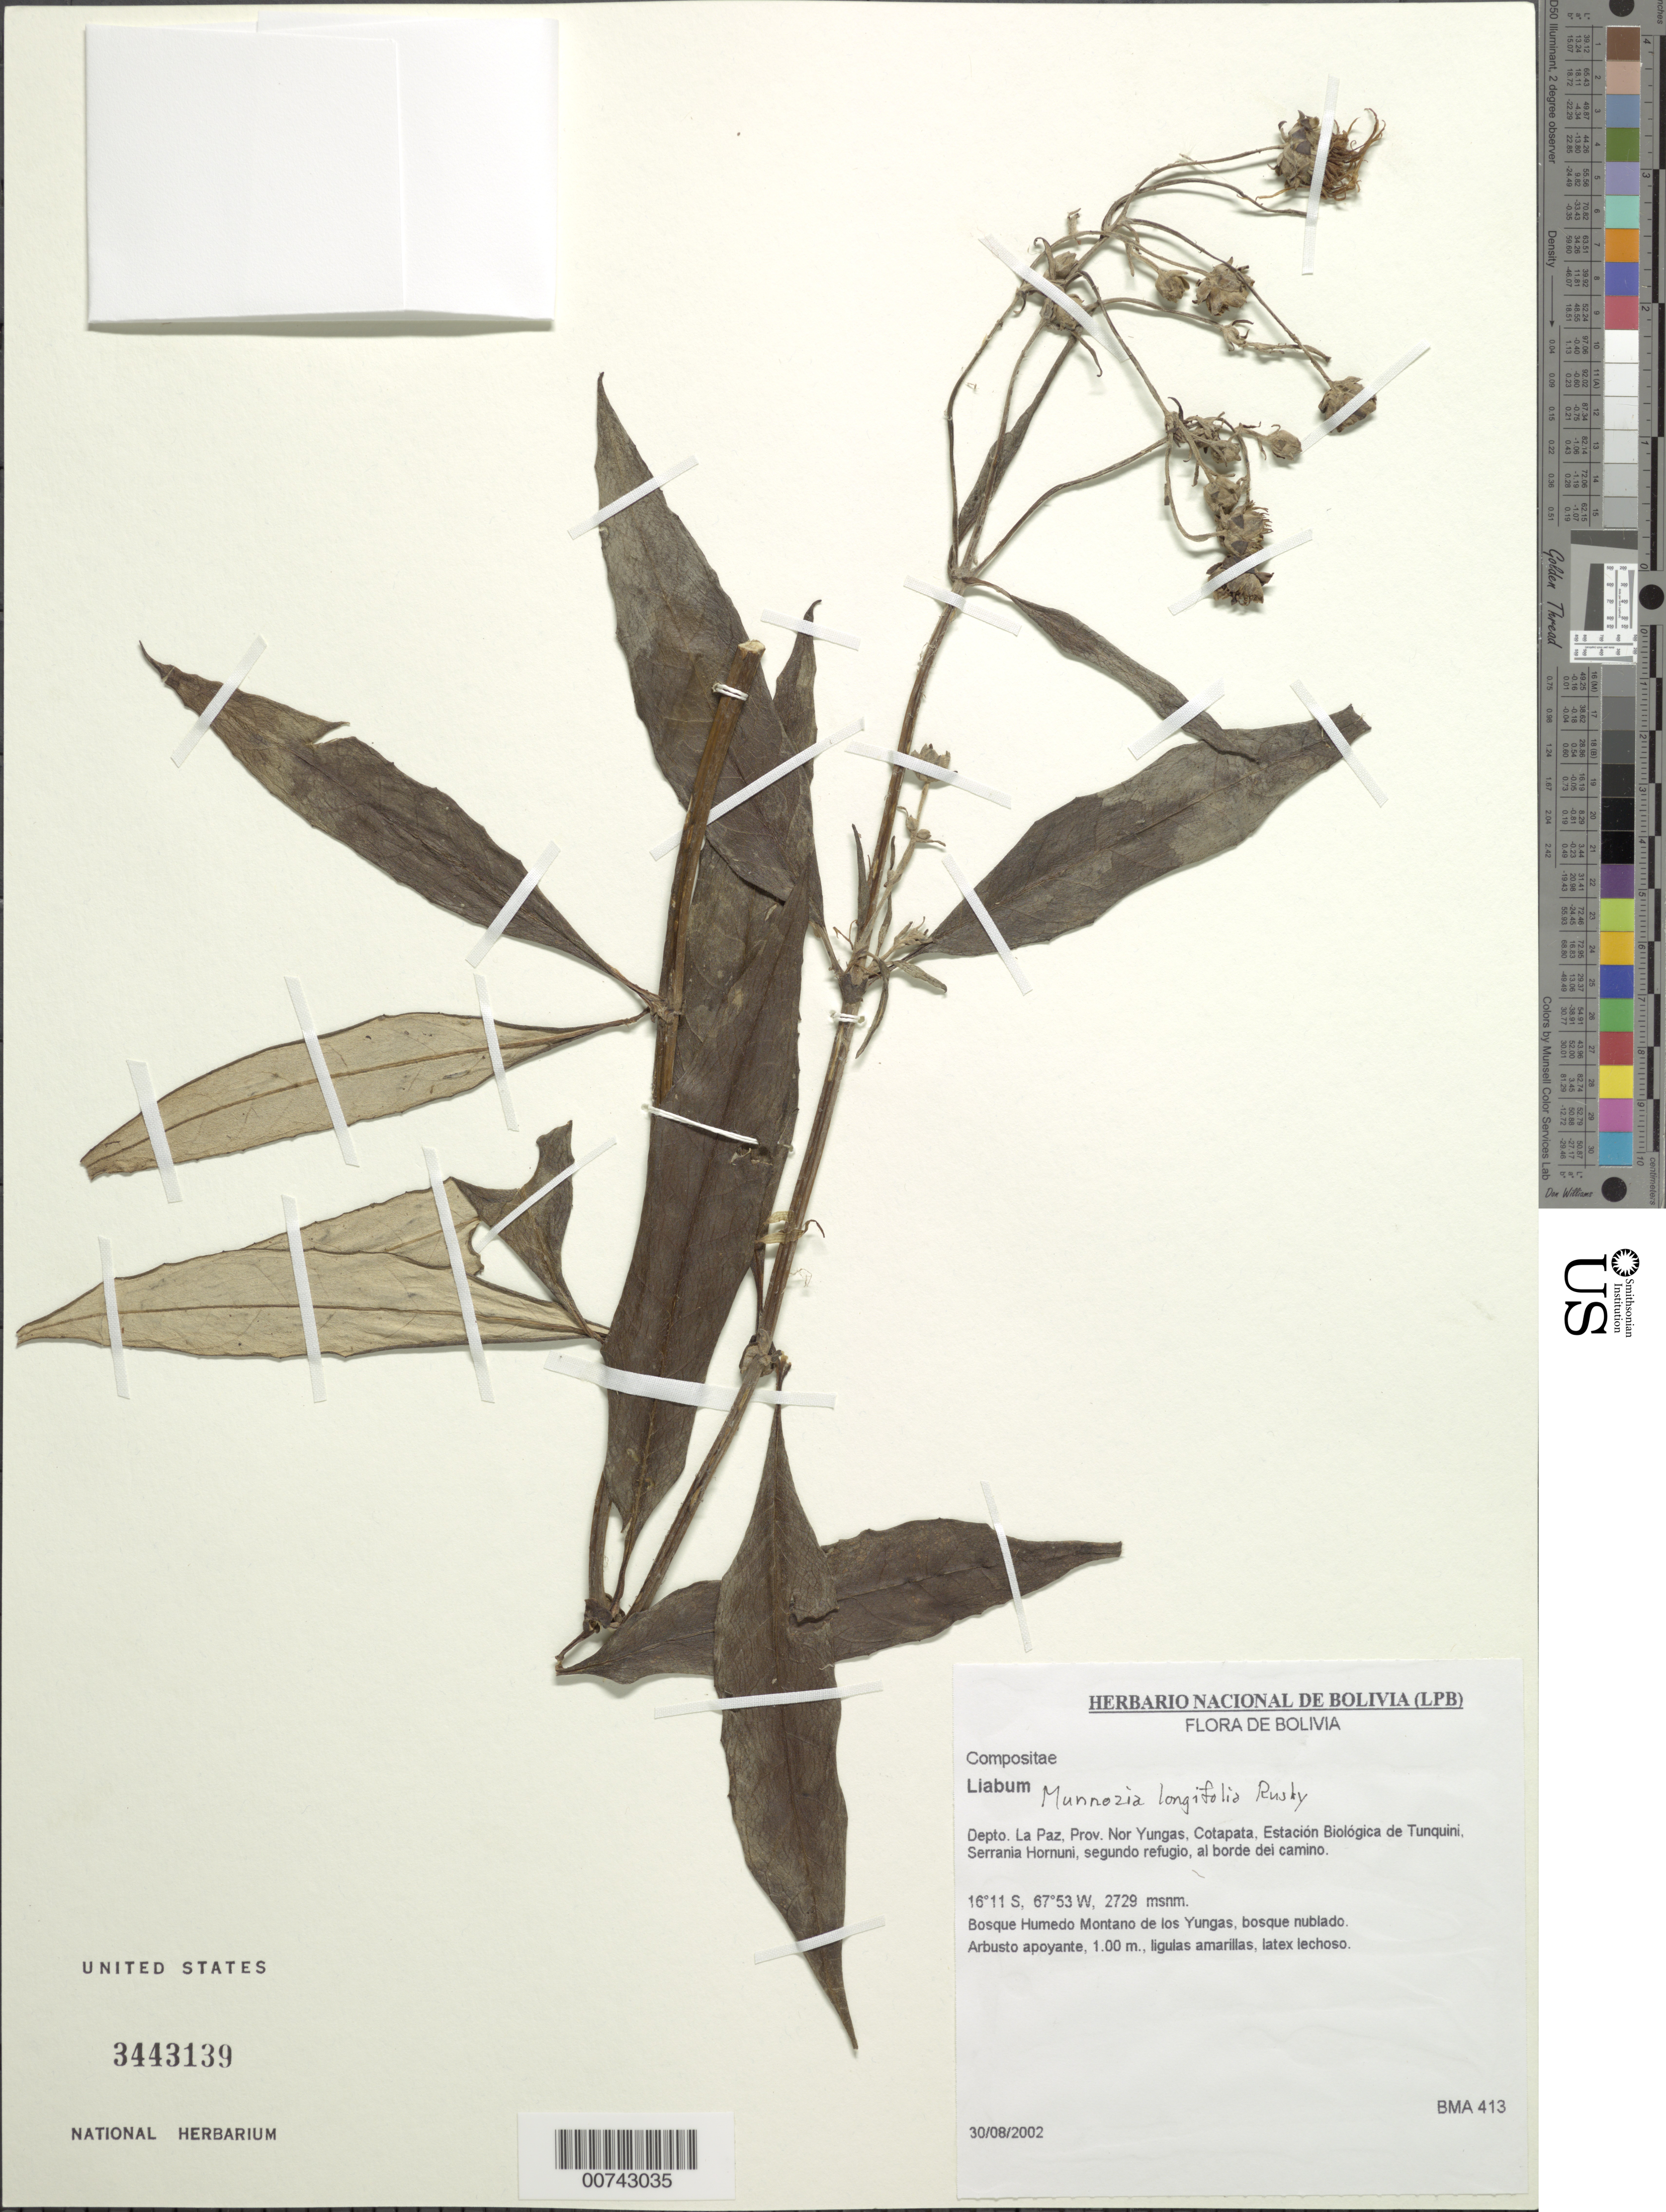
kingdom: Plantae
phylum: Tracheophyta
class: Magnoliopsida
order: Asterales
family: Asteraceae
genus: Munnozia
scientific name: Munnozia longifolia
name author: Rusby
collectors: BMA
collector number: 413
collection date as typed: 30 August 2002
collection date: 2002-08-30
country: Bolivia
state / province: La Paz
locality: Prov. Nor Yungas, Cotapata, Estacion Biologica de Tunquini, Serrania Hornuni, segundo refugio, al borde dei camino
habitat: Bosque Humedo Montano de los Yungas, bosque nublado.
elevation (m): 2729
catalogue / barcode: US 3443139